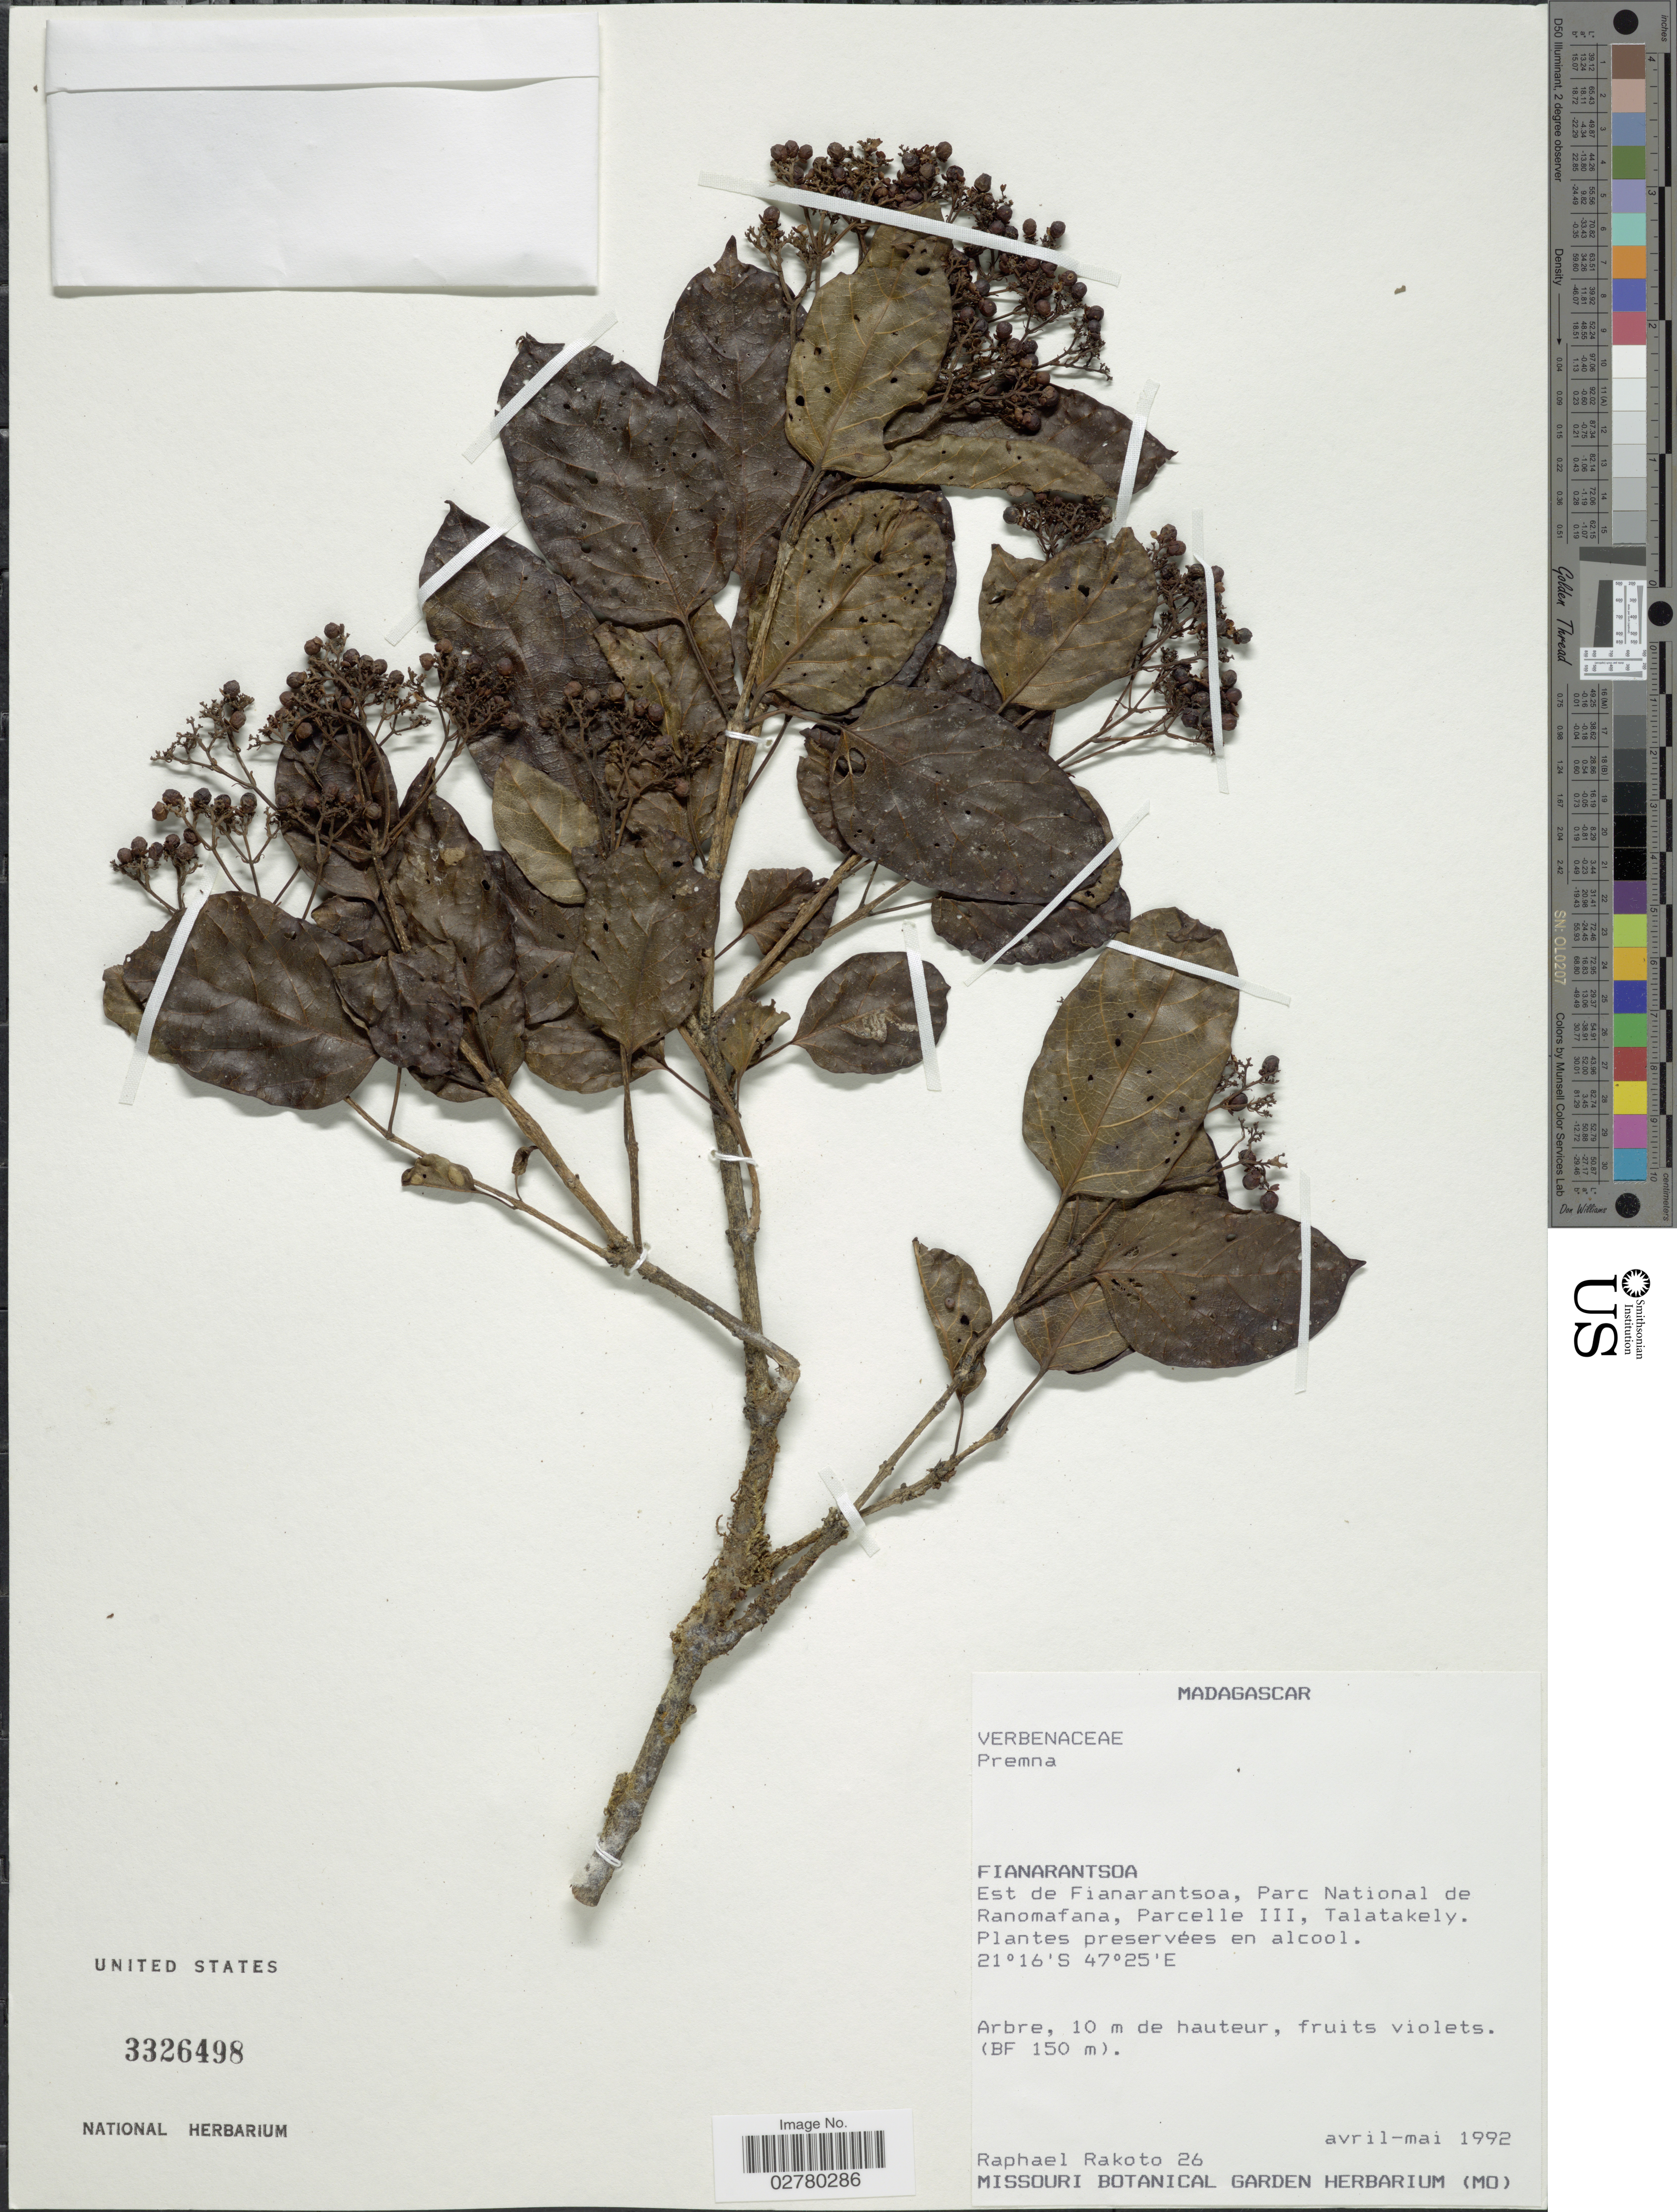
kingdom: Plantae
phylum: Tracheophyta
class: Magnoliopsida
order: Lamiales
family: Lamiaceae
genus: Premna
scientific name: Premna sp.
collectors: R. Rakoto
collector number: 26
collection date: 1992-04/1992-05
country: Madagascar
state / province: Vatovavy Fitovinany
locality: Est de Fianarantsoa, Parc National de Ranomafana, Parcele III, Talatakely.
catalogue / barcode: US 3326498